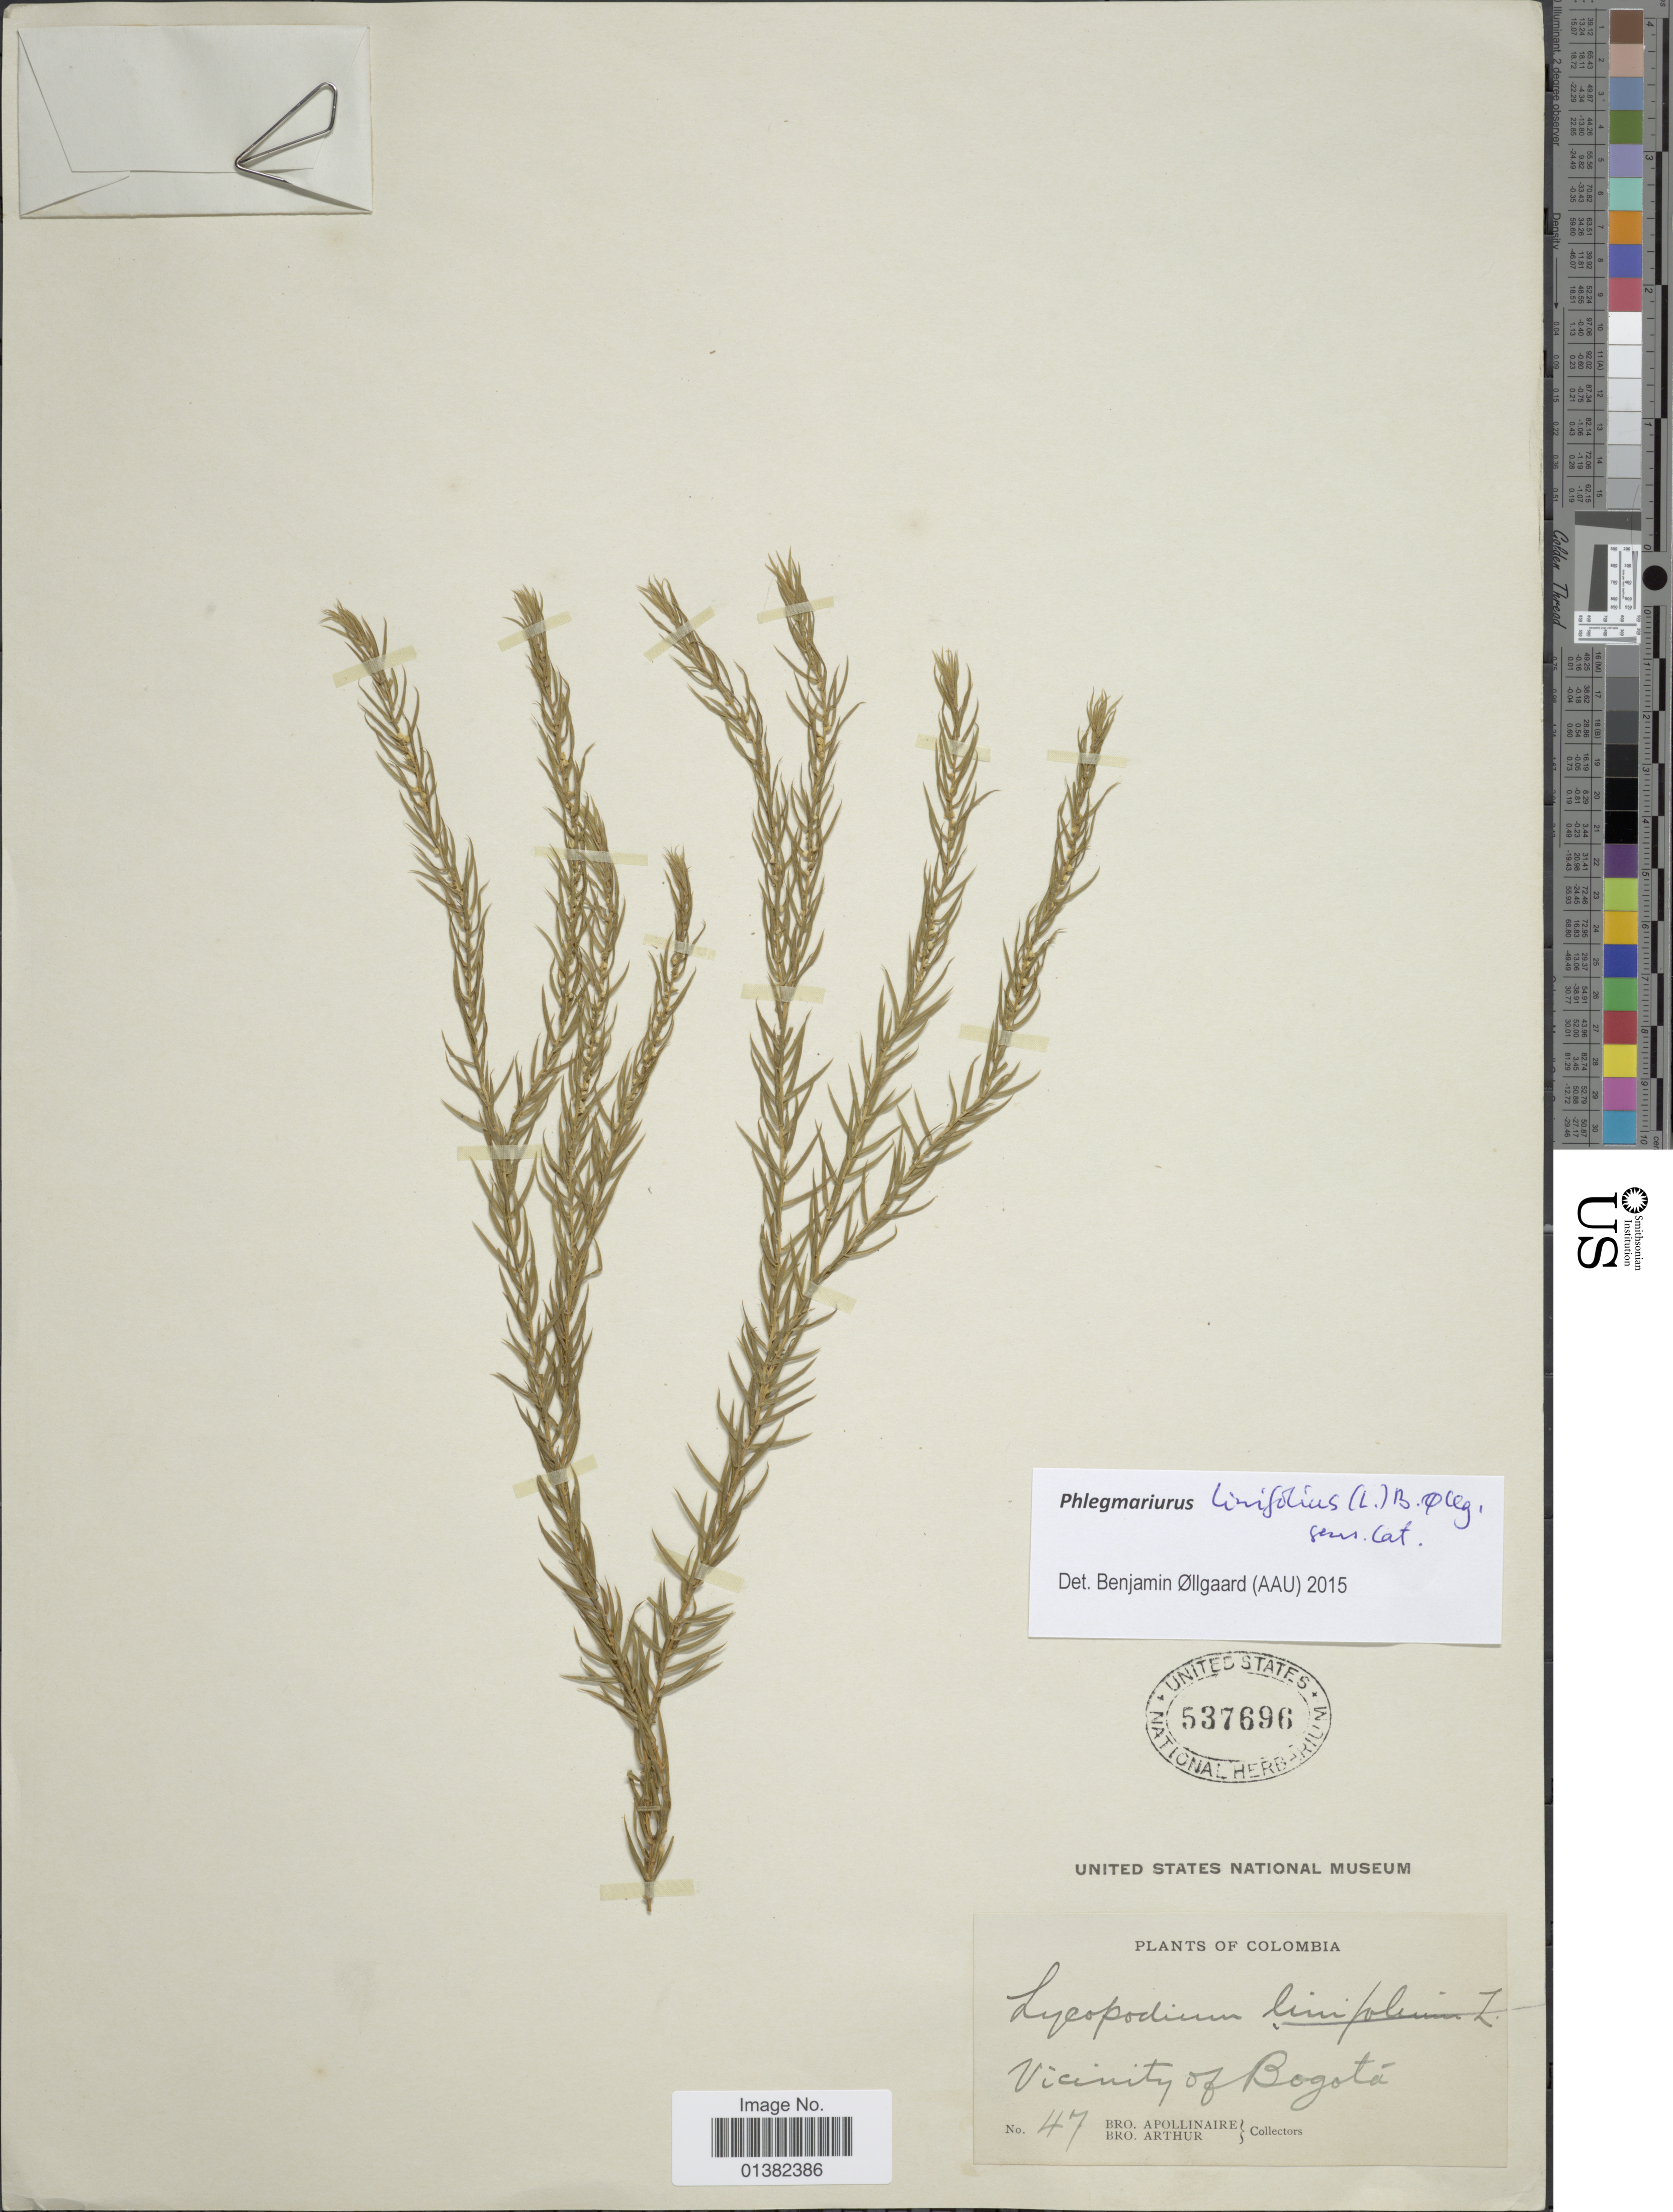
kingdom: Plantae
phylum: Tracheophyta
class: Lycopodiopsida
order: Lycopodiales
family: Lycopodiaceae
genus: Phlegmariurus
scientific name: Phlegmariurus linifolius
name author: (L.) B. Øllg.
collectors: Bro. Apollinaire & Bro. Arthur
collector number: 47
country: Colombia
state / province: Bogota D.C.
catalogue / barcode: US 537696